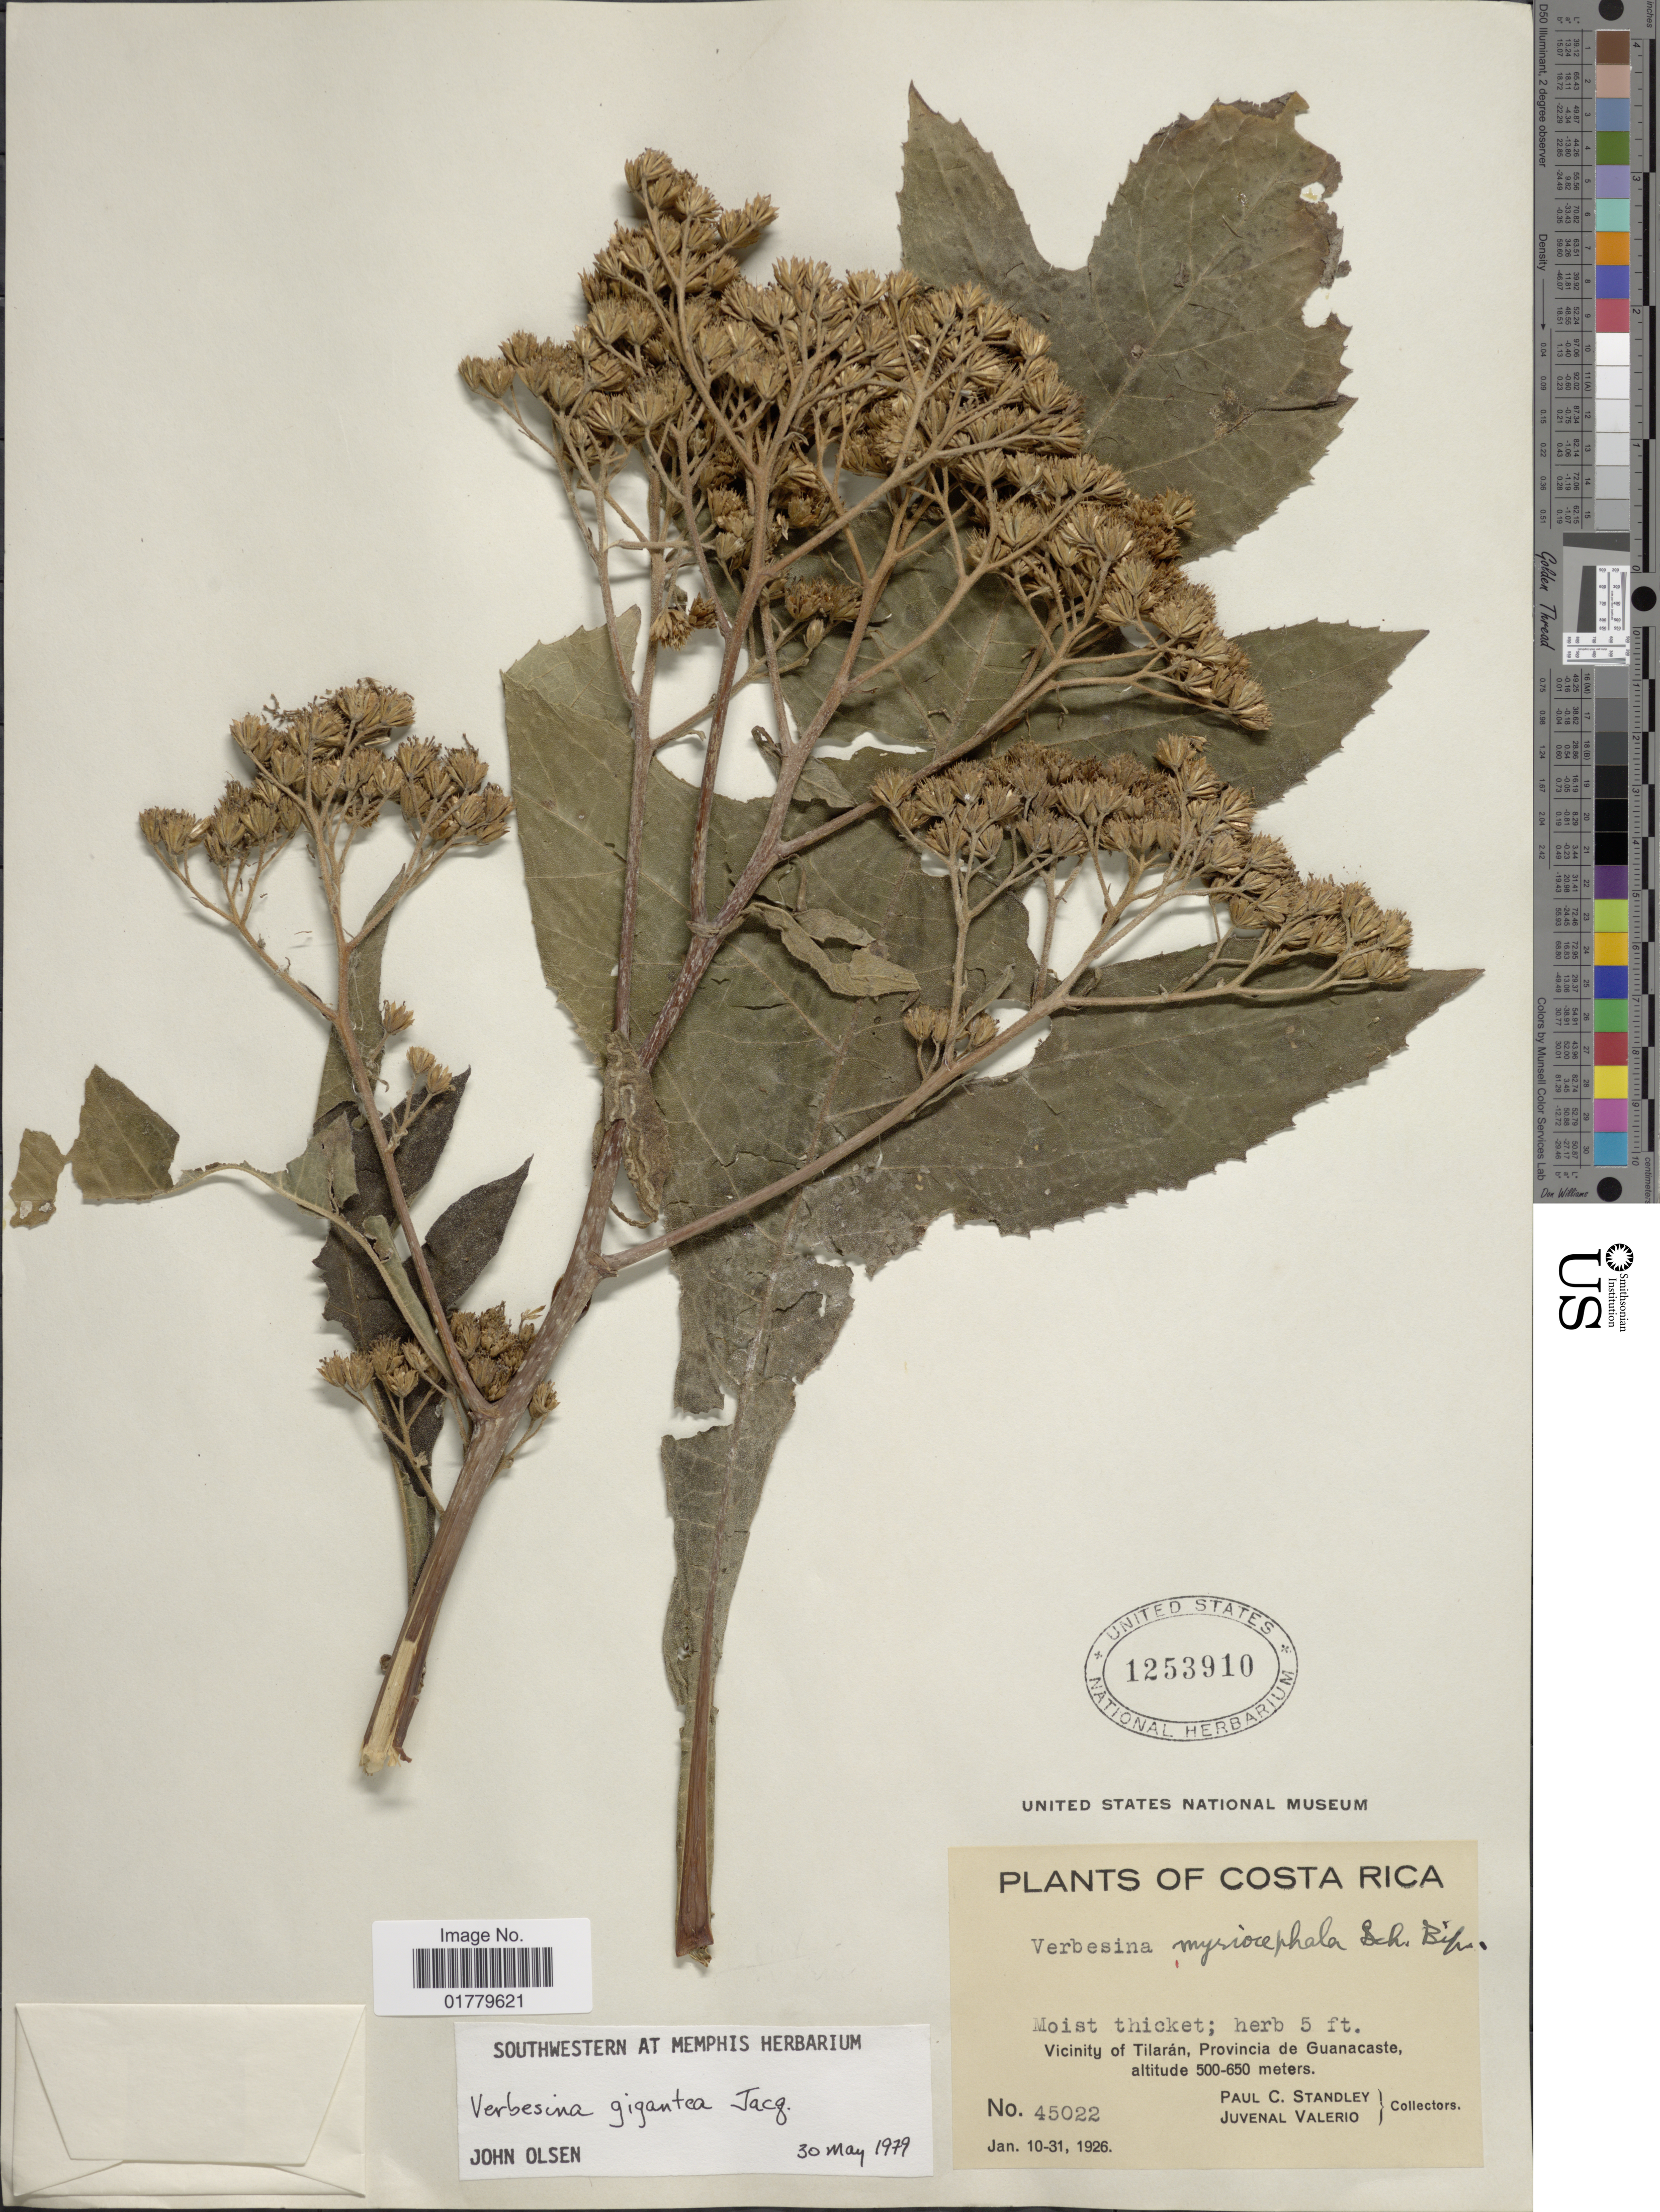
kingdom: Plantae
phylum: Tracheophyta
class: Magnoliopsida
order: Asterales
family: Asteraceae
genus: Verbesina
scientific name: Verbesina gigantea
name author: Jacq.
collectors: P. C. Standley & J. Valerio R.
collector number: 45022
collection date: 1926-01-10/1926-01-31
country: Costa Rica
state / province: Guanacaste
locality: Vicinity of Tilarán, Provincia de Guanacaste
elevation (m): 500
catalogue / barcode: US 1253910